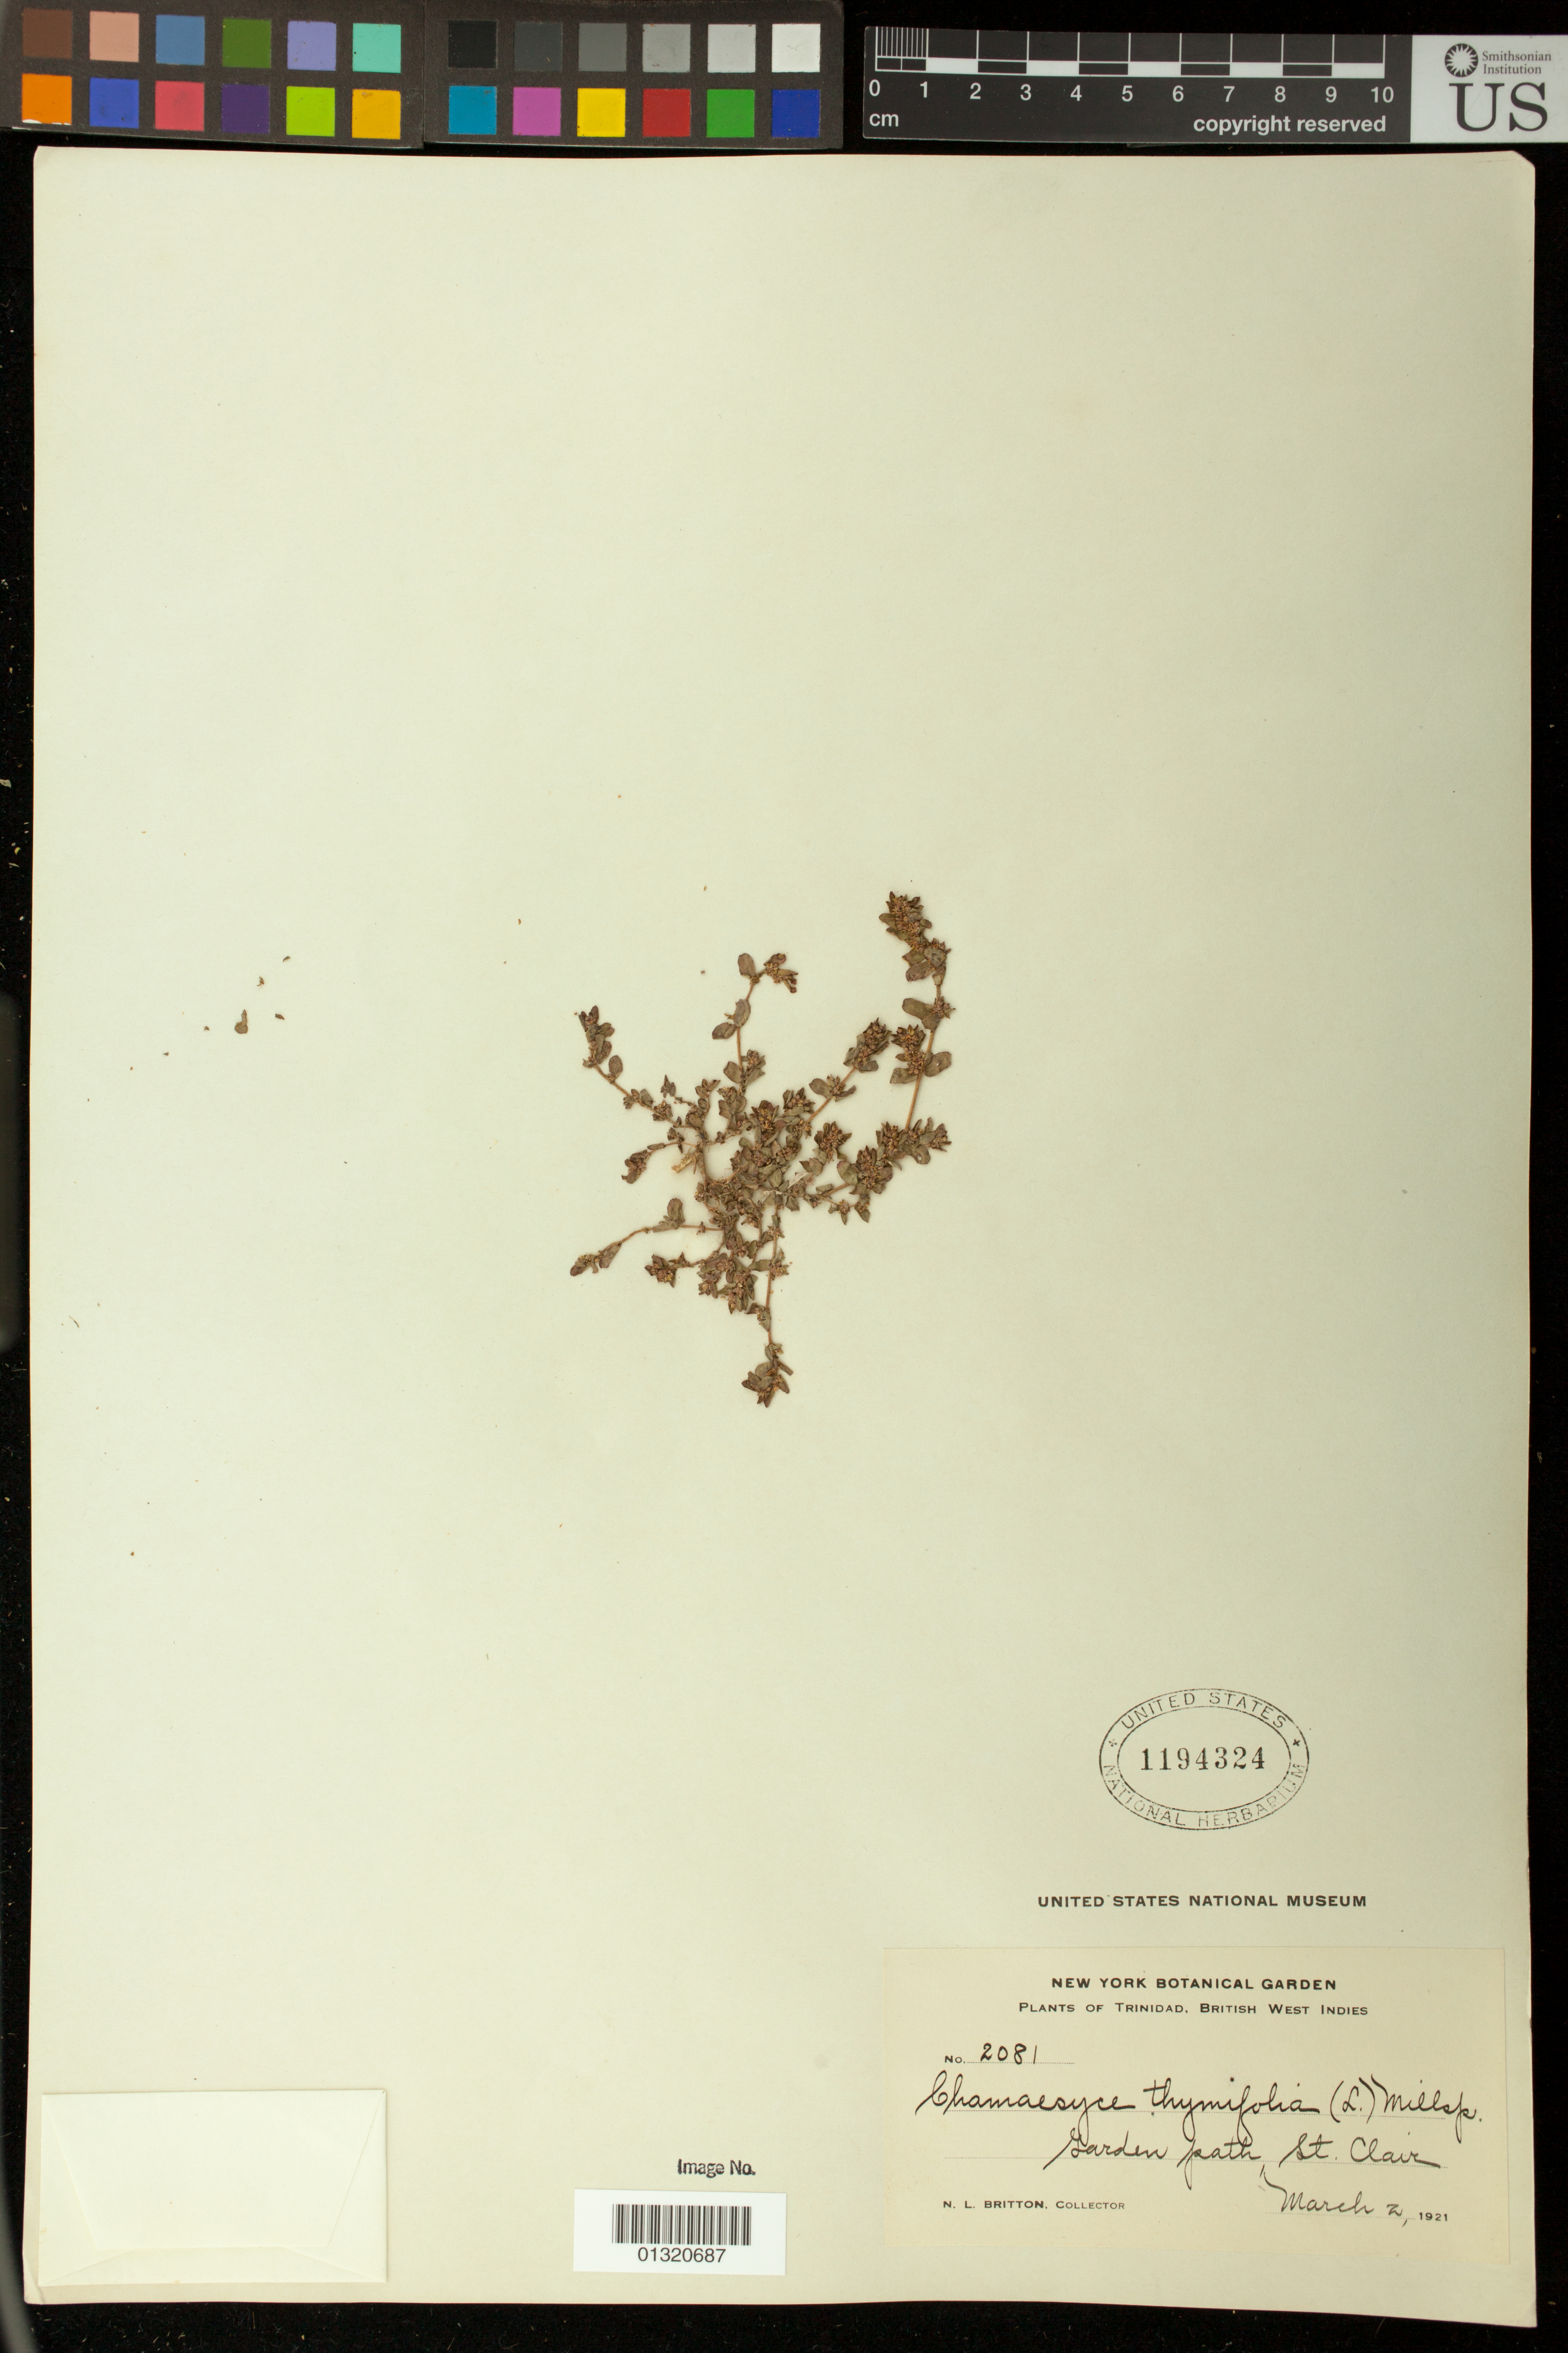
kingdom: Plantae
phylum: Tracheophyta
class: Magnoliopsida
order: Malpighiales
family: Euphorbiaceae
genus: Euphorbia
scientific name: Euphorbia thymifolia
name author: L.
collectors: N. Britton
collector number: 2081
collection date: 1921-03-02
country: Trinidad and Tobago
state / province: City of Port of Spain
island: Trinidad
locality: Garden path, St. Clair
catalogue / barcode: US 1194324